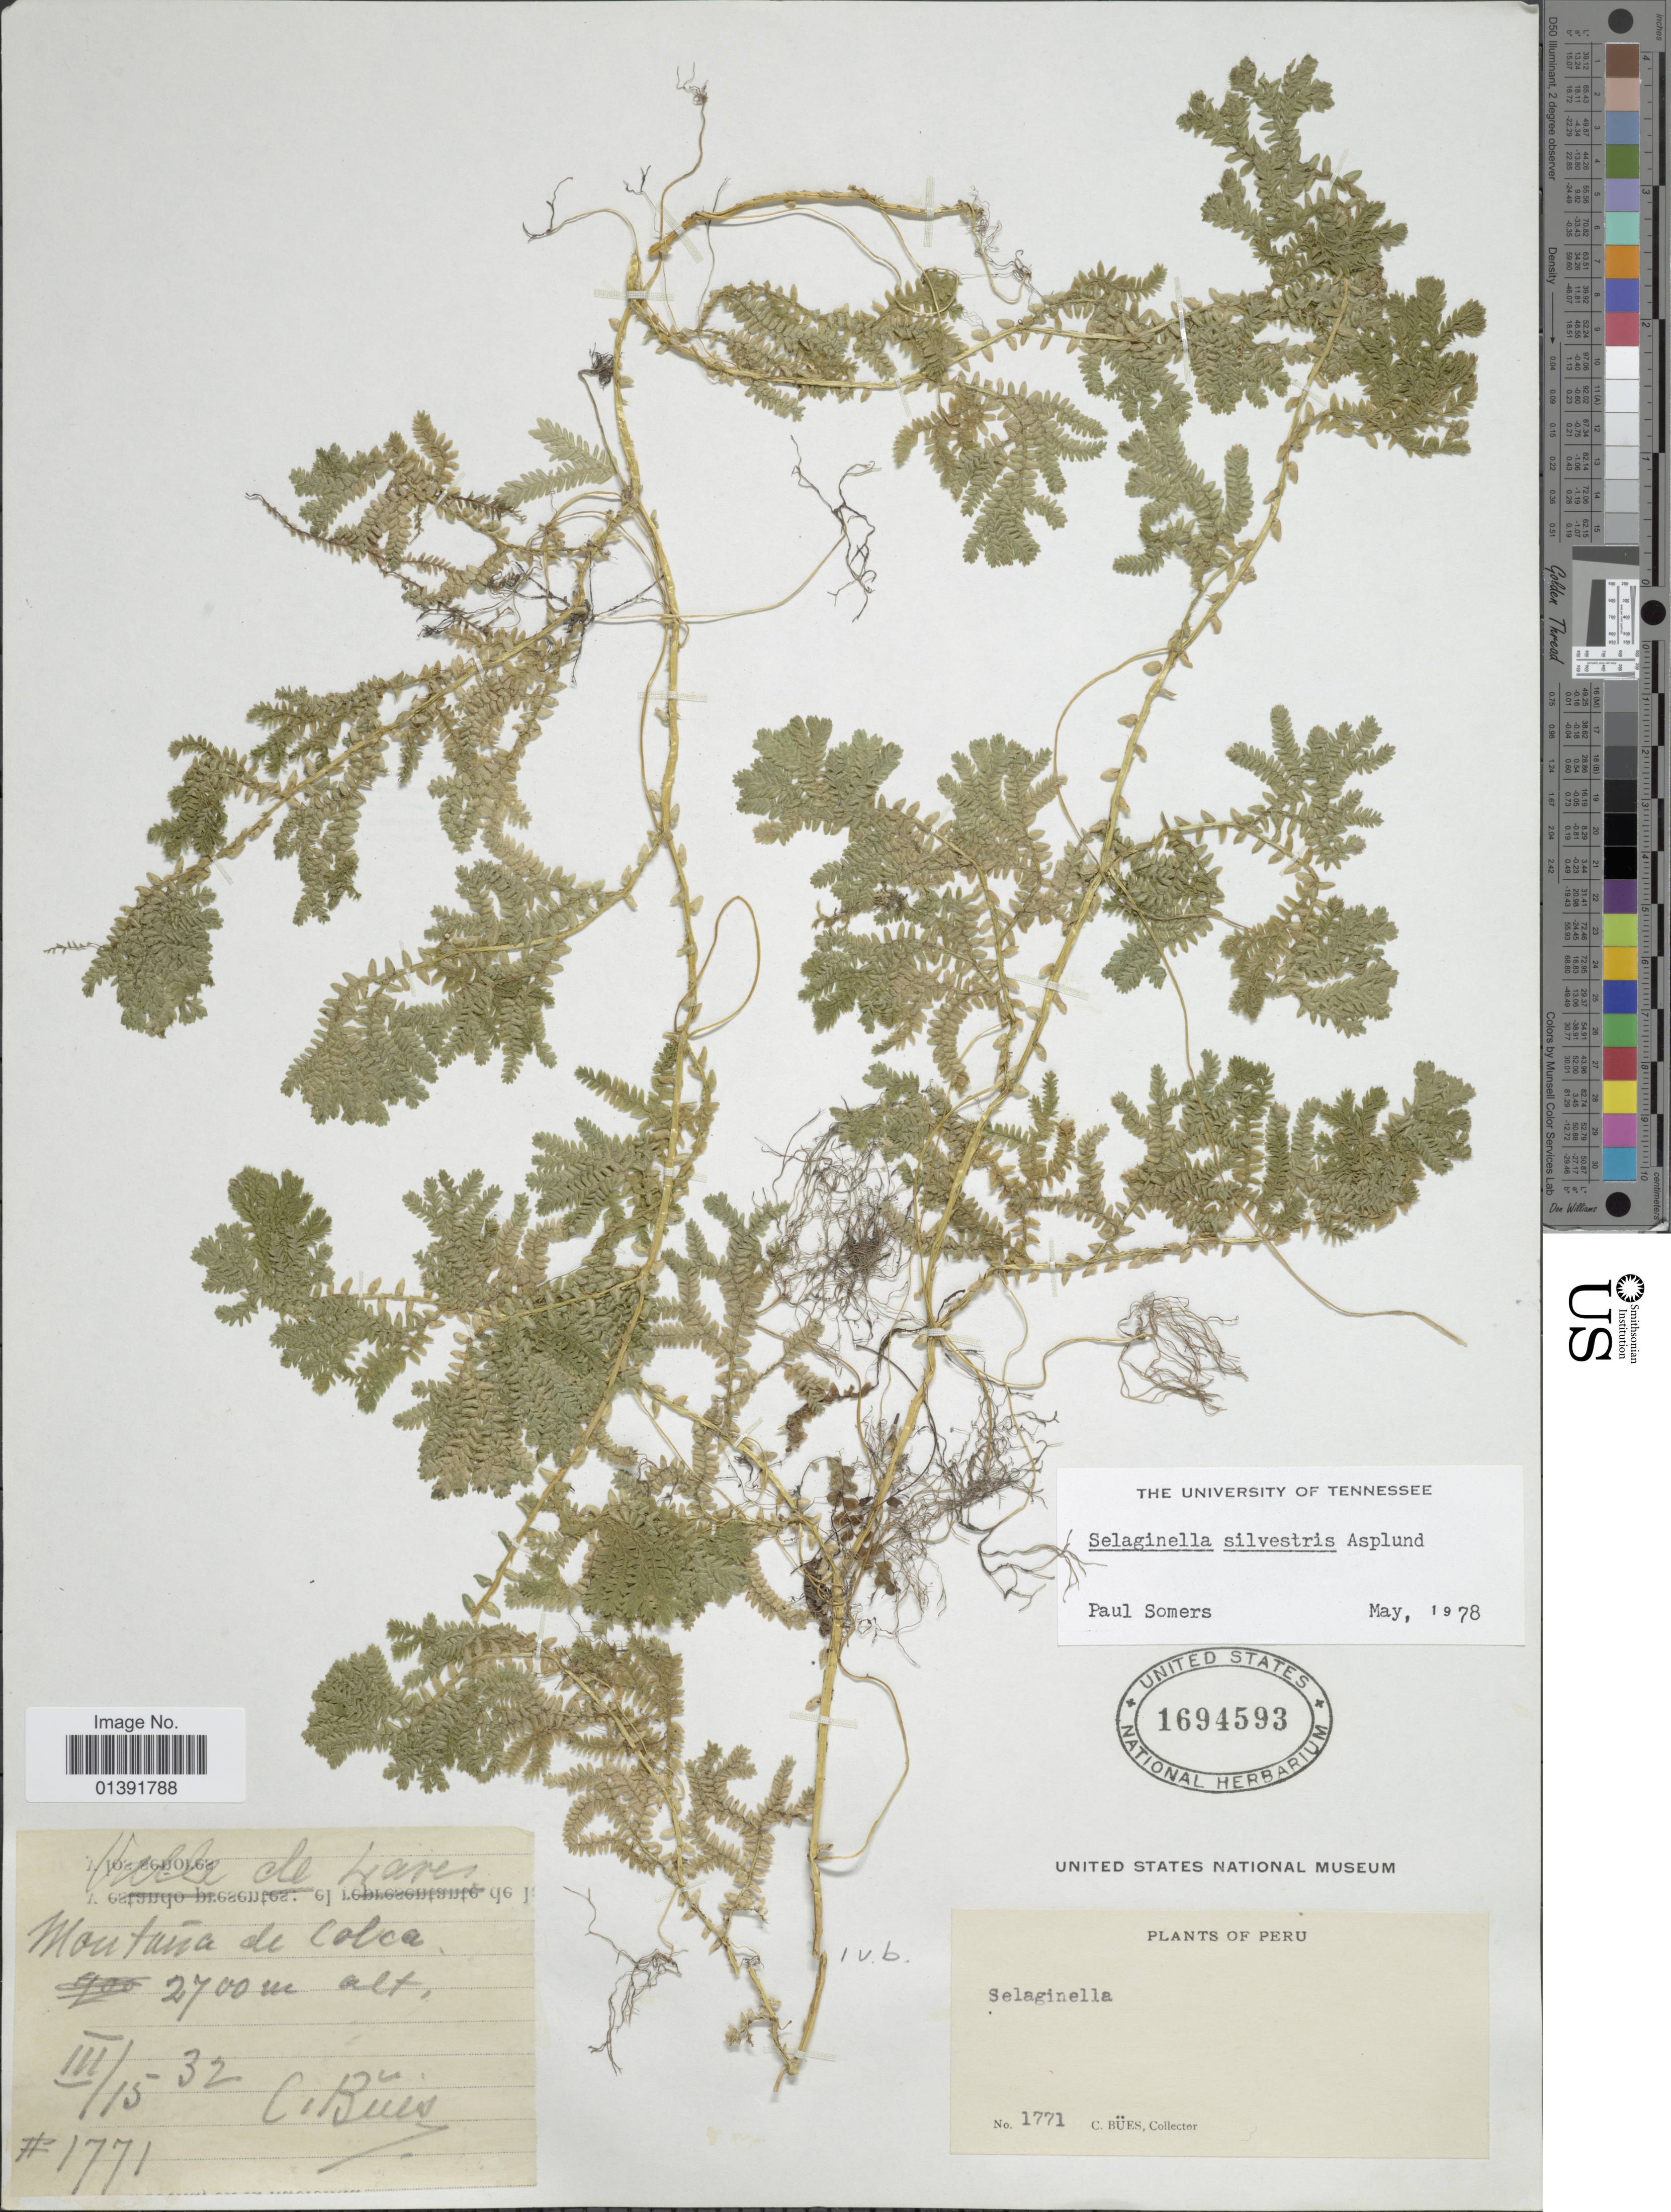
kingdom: Plantae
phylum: Tracheophyta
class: Lycopodiopsida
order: Selaginellales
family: Selaginellaceae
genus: Selaginella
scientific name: Selaginella silvestris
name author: Aspl.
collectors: C. Bues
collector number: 1771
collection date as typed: Transcribed d/m/y: 15/3/32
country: Peru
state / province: Cusco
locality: Valle de Lares, Montana de Calca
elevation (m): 2700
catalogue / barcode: US 1694593